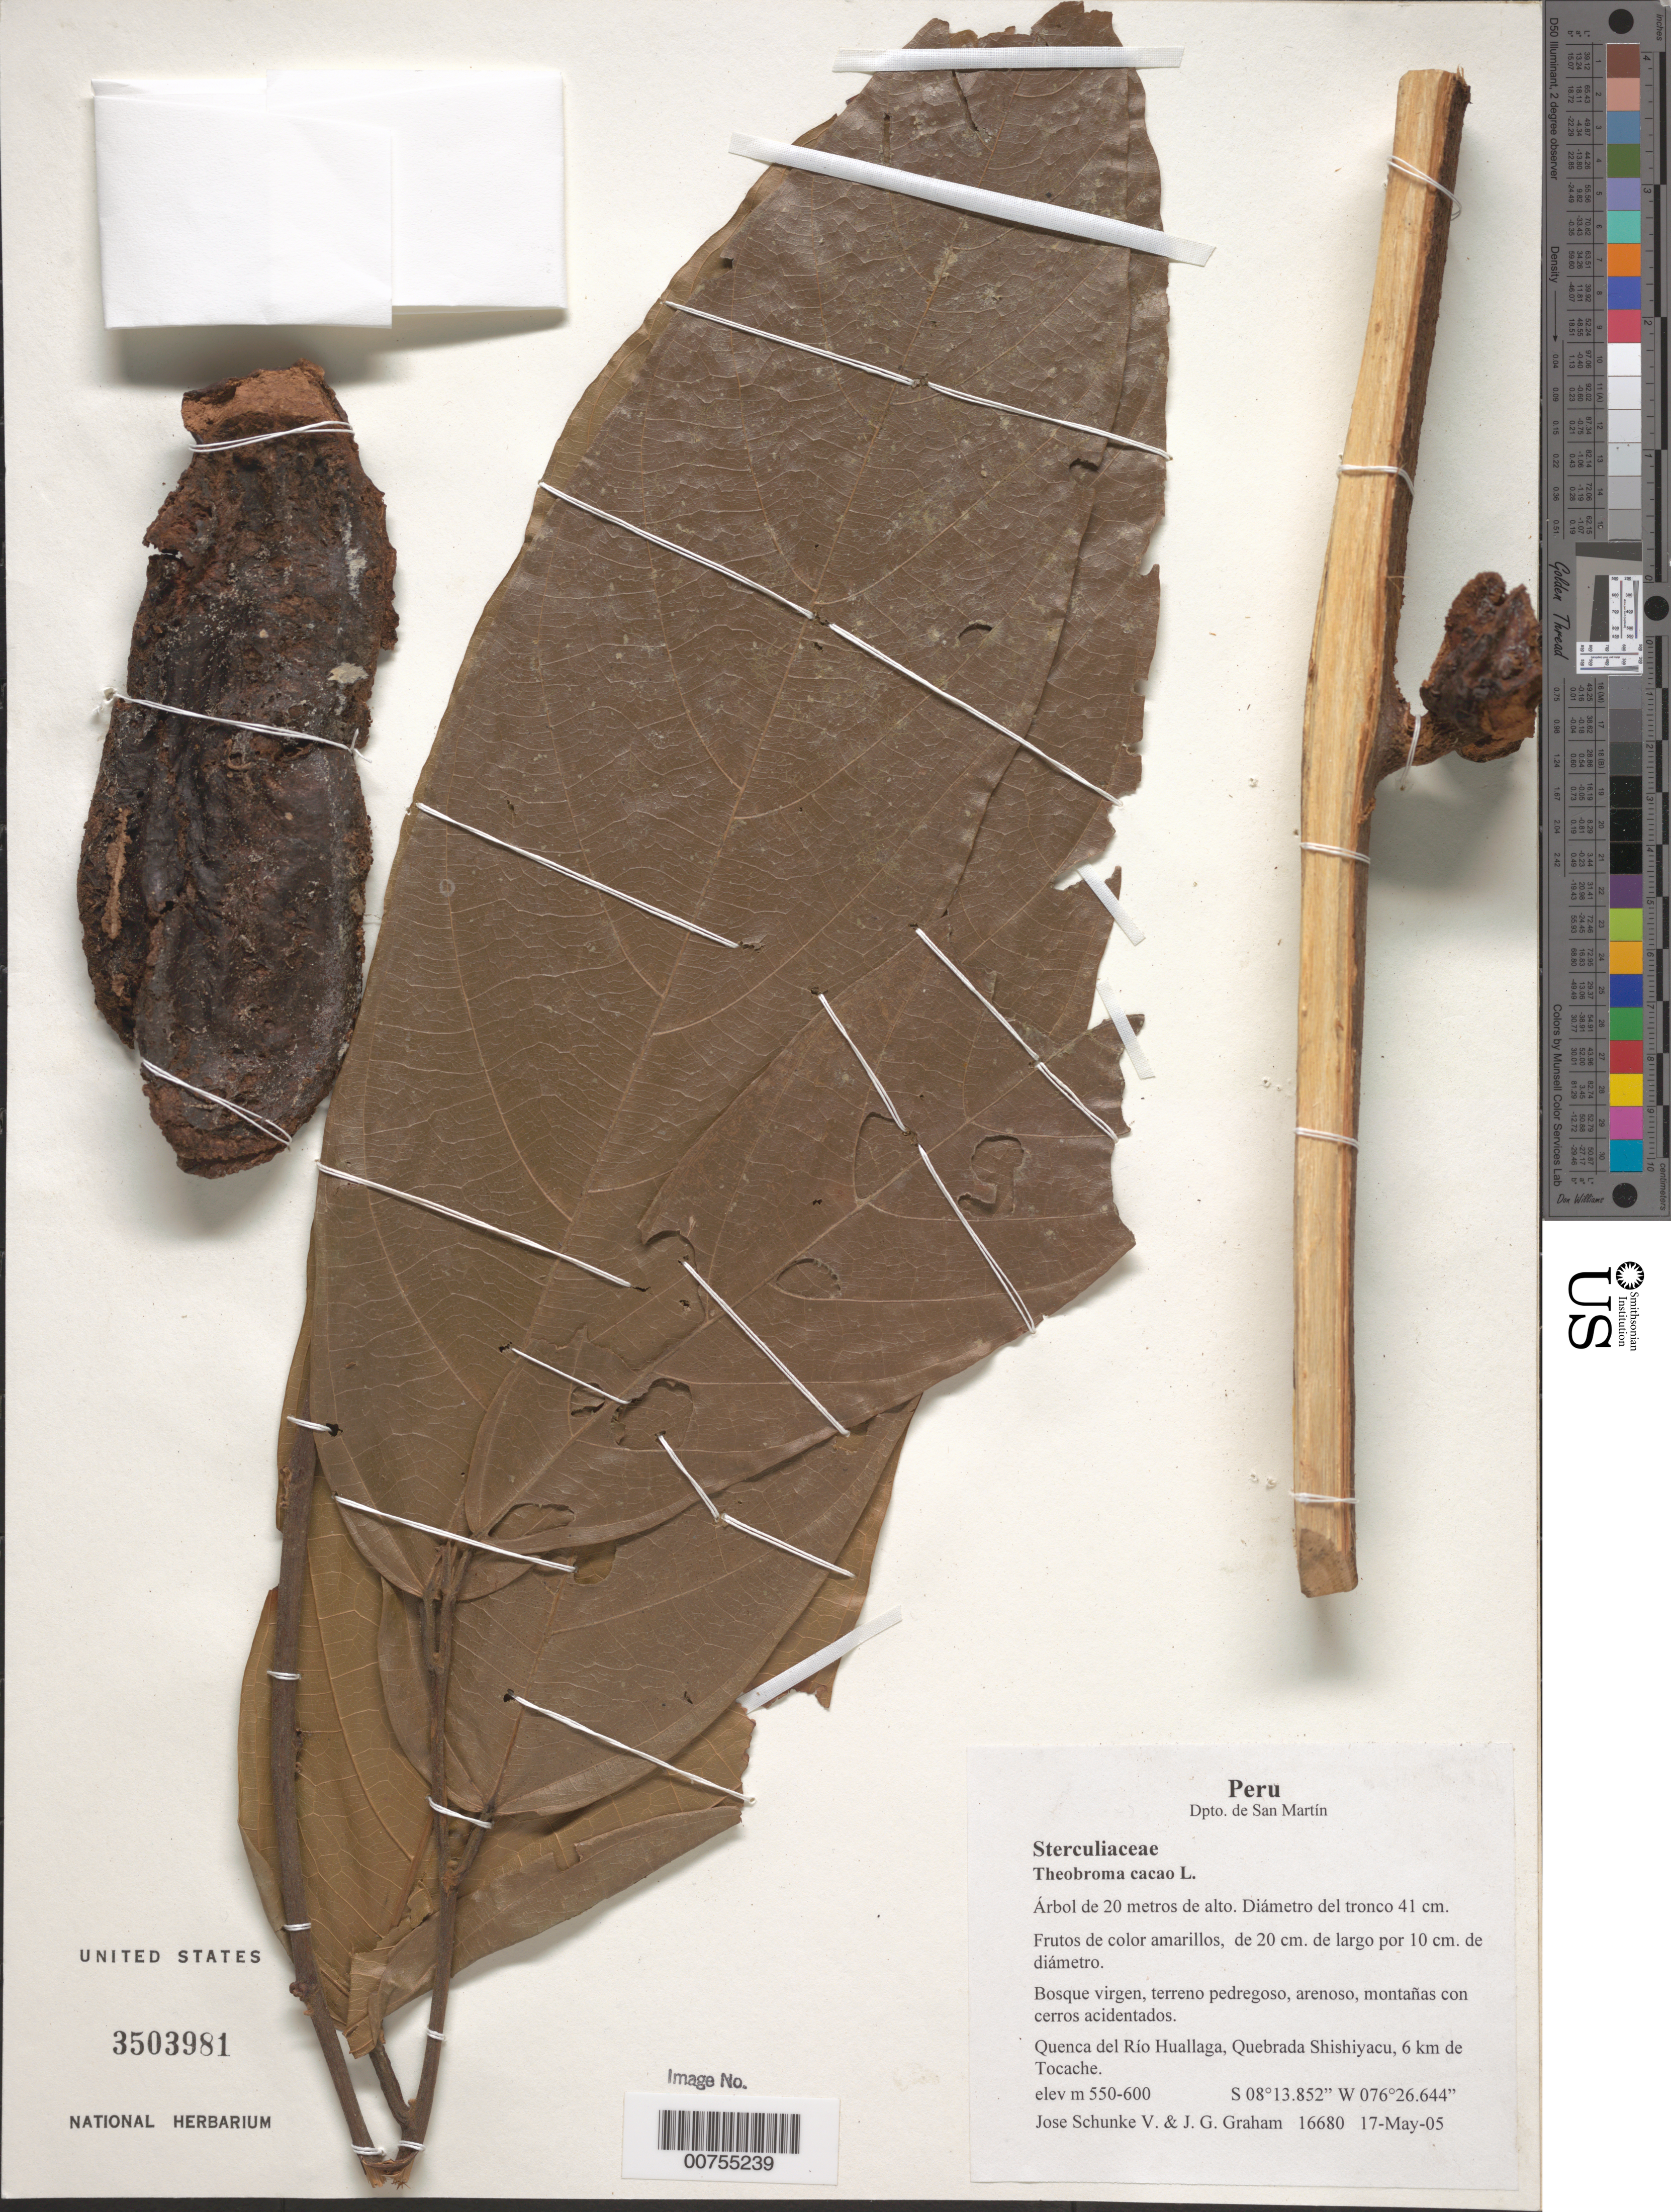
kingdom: Plantae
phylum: Tracheophyta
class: Magnoliopsida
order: Malvales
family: Malvaceae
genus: Theobroma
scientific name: Theobroma cacao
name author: L.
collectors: J. Schunke Vigo & J. Graham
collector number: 16680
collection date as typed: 17 May 2005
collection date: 2005-05-17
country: Peru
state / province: San Martín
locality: Quebrada del Río Huallaga, Quebrada Shishiyacu, 6 km de Tocache.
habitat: Bosque virgen, terreno pedregoso, montañas con cerros acidentados.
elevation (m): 550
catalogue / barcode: US 3503981